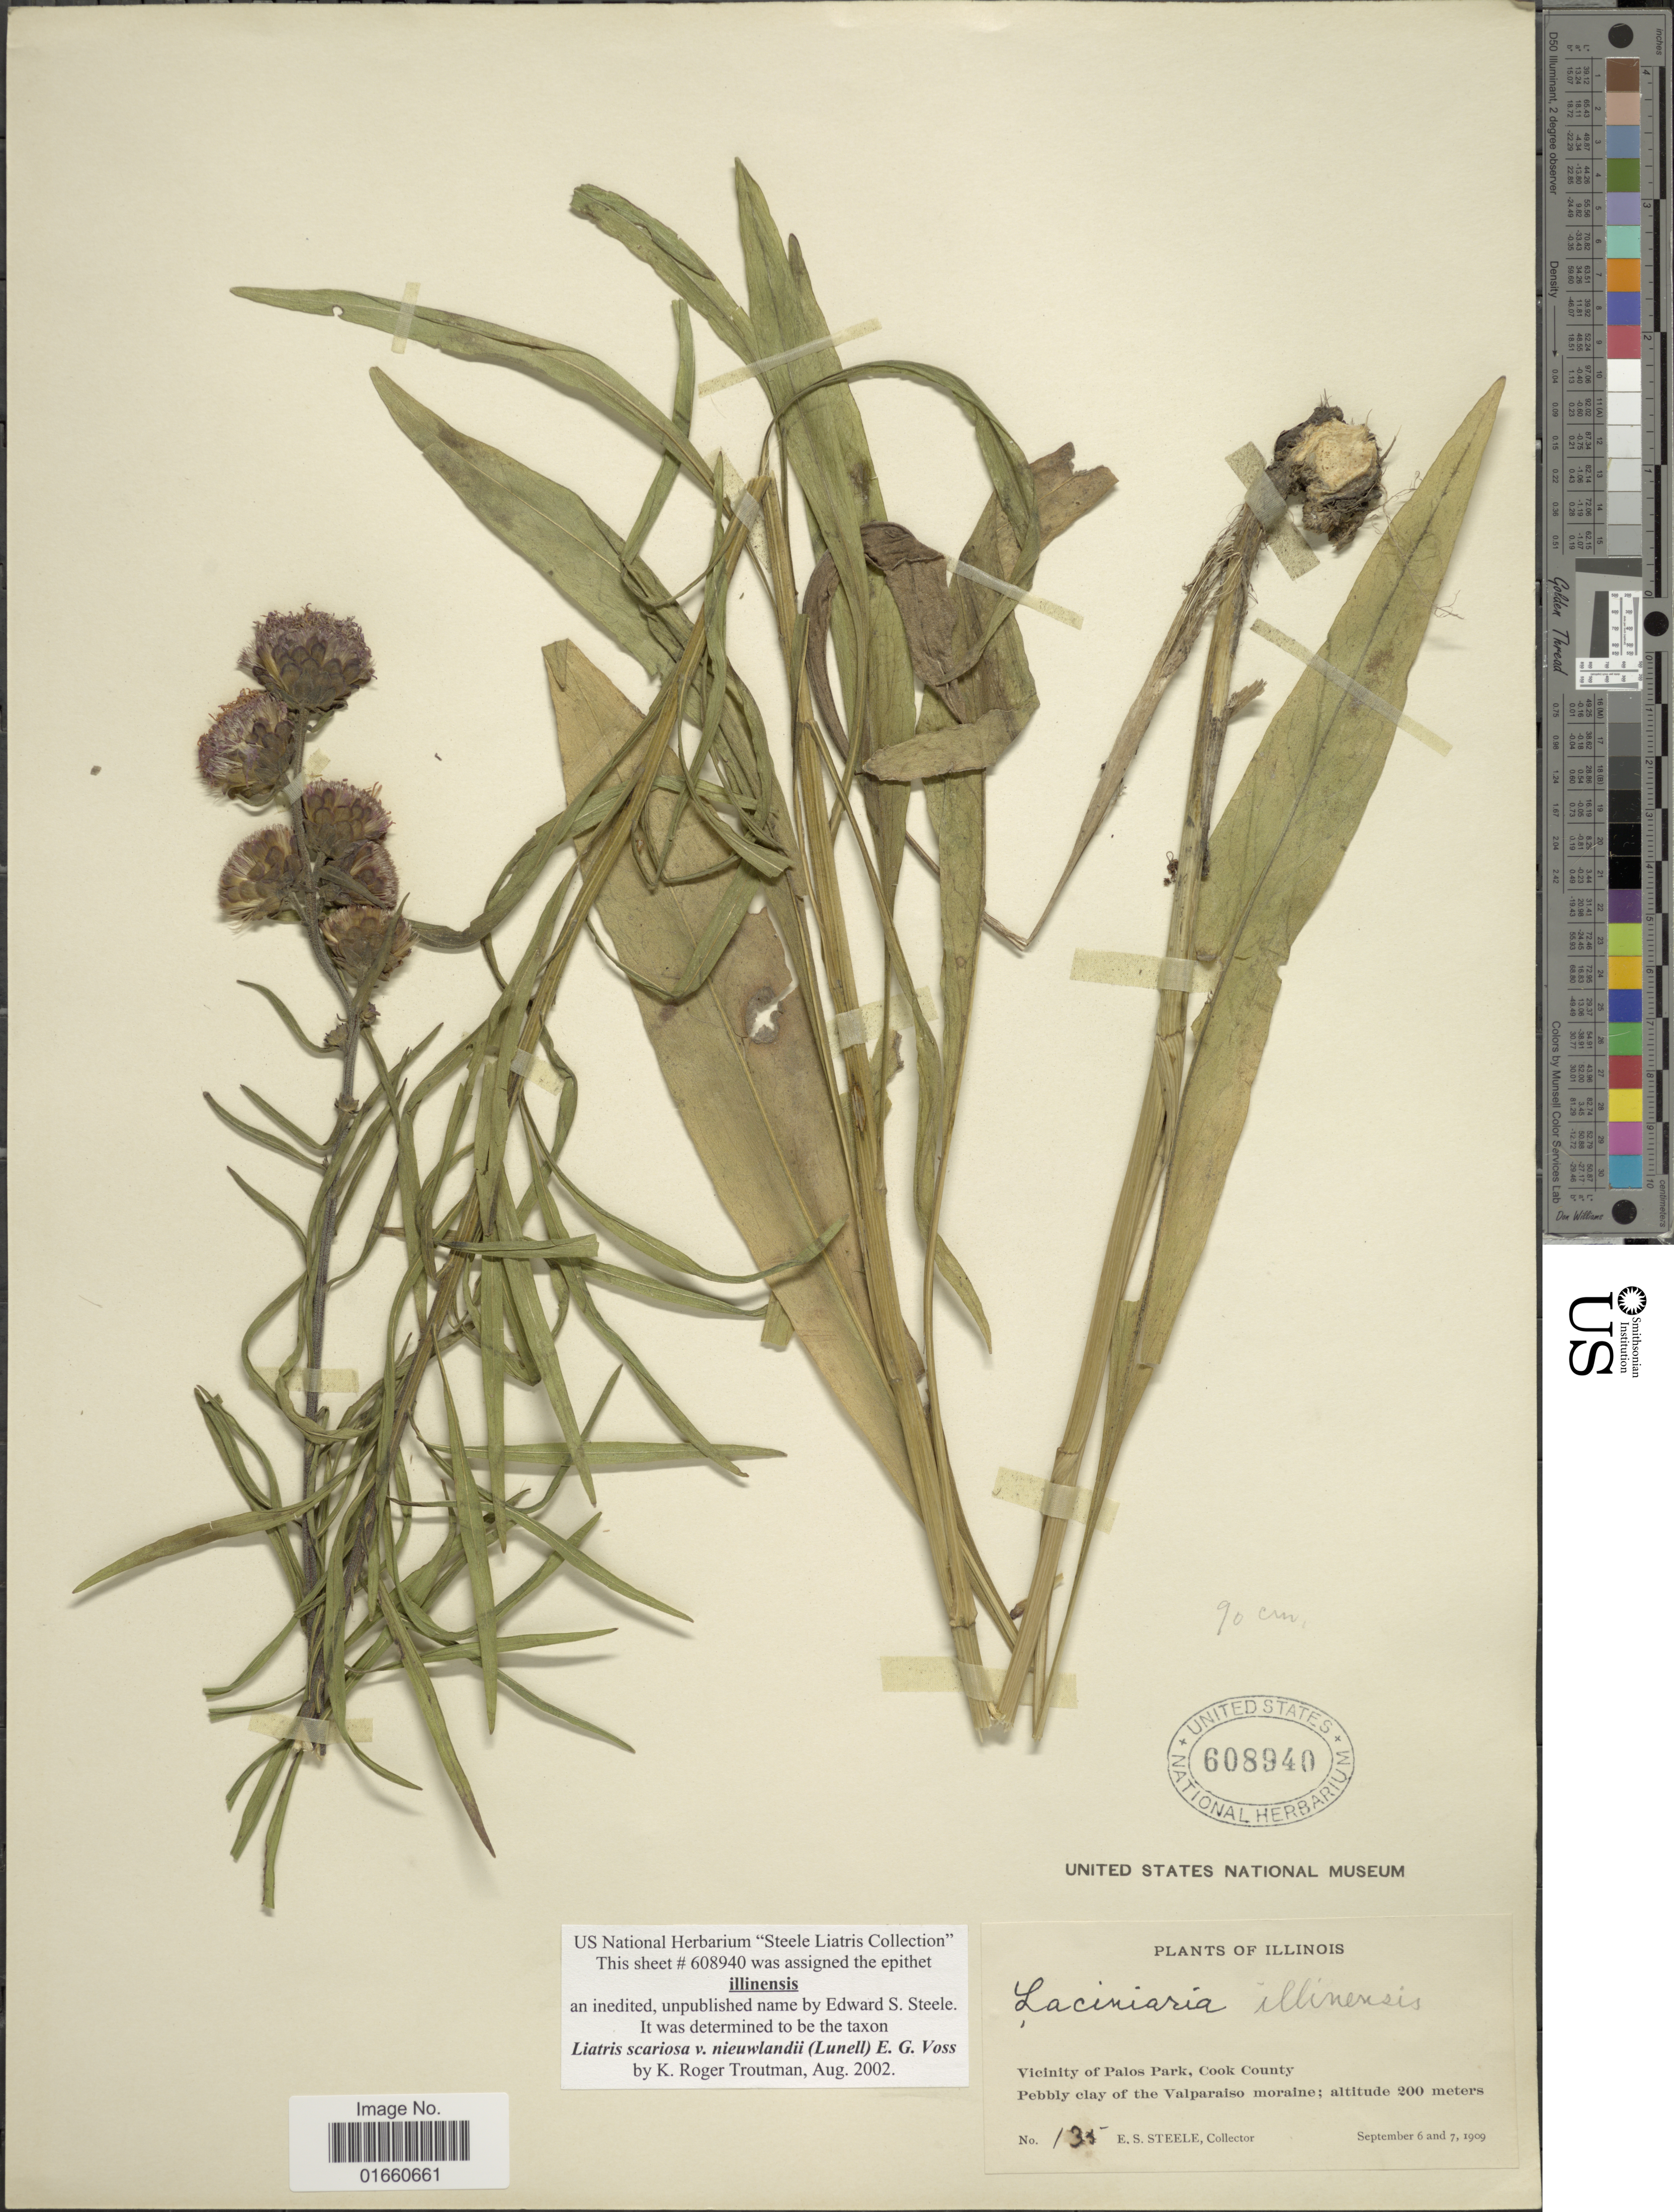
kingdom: Plantae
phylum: Tracheophyta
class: Magnoliopsida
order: Asterales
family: Asteraceae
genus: Liatris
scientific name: Liatris scariosa var. nieuwlandii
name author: (Lunell) E.G. Voss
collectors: E. Steele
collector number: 135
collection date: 1909-09-06/1909-09-07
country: United States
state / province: Illinois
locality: Vicinity of Palos Park, Cook County, Pebbly clay of the Valparaiso moraine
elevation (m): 200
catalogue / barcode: US 608940